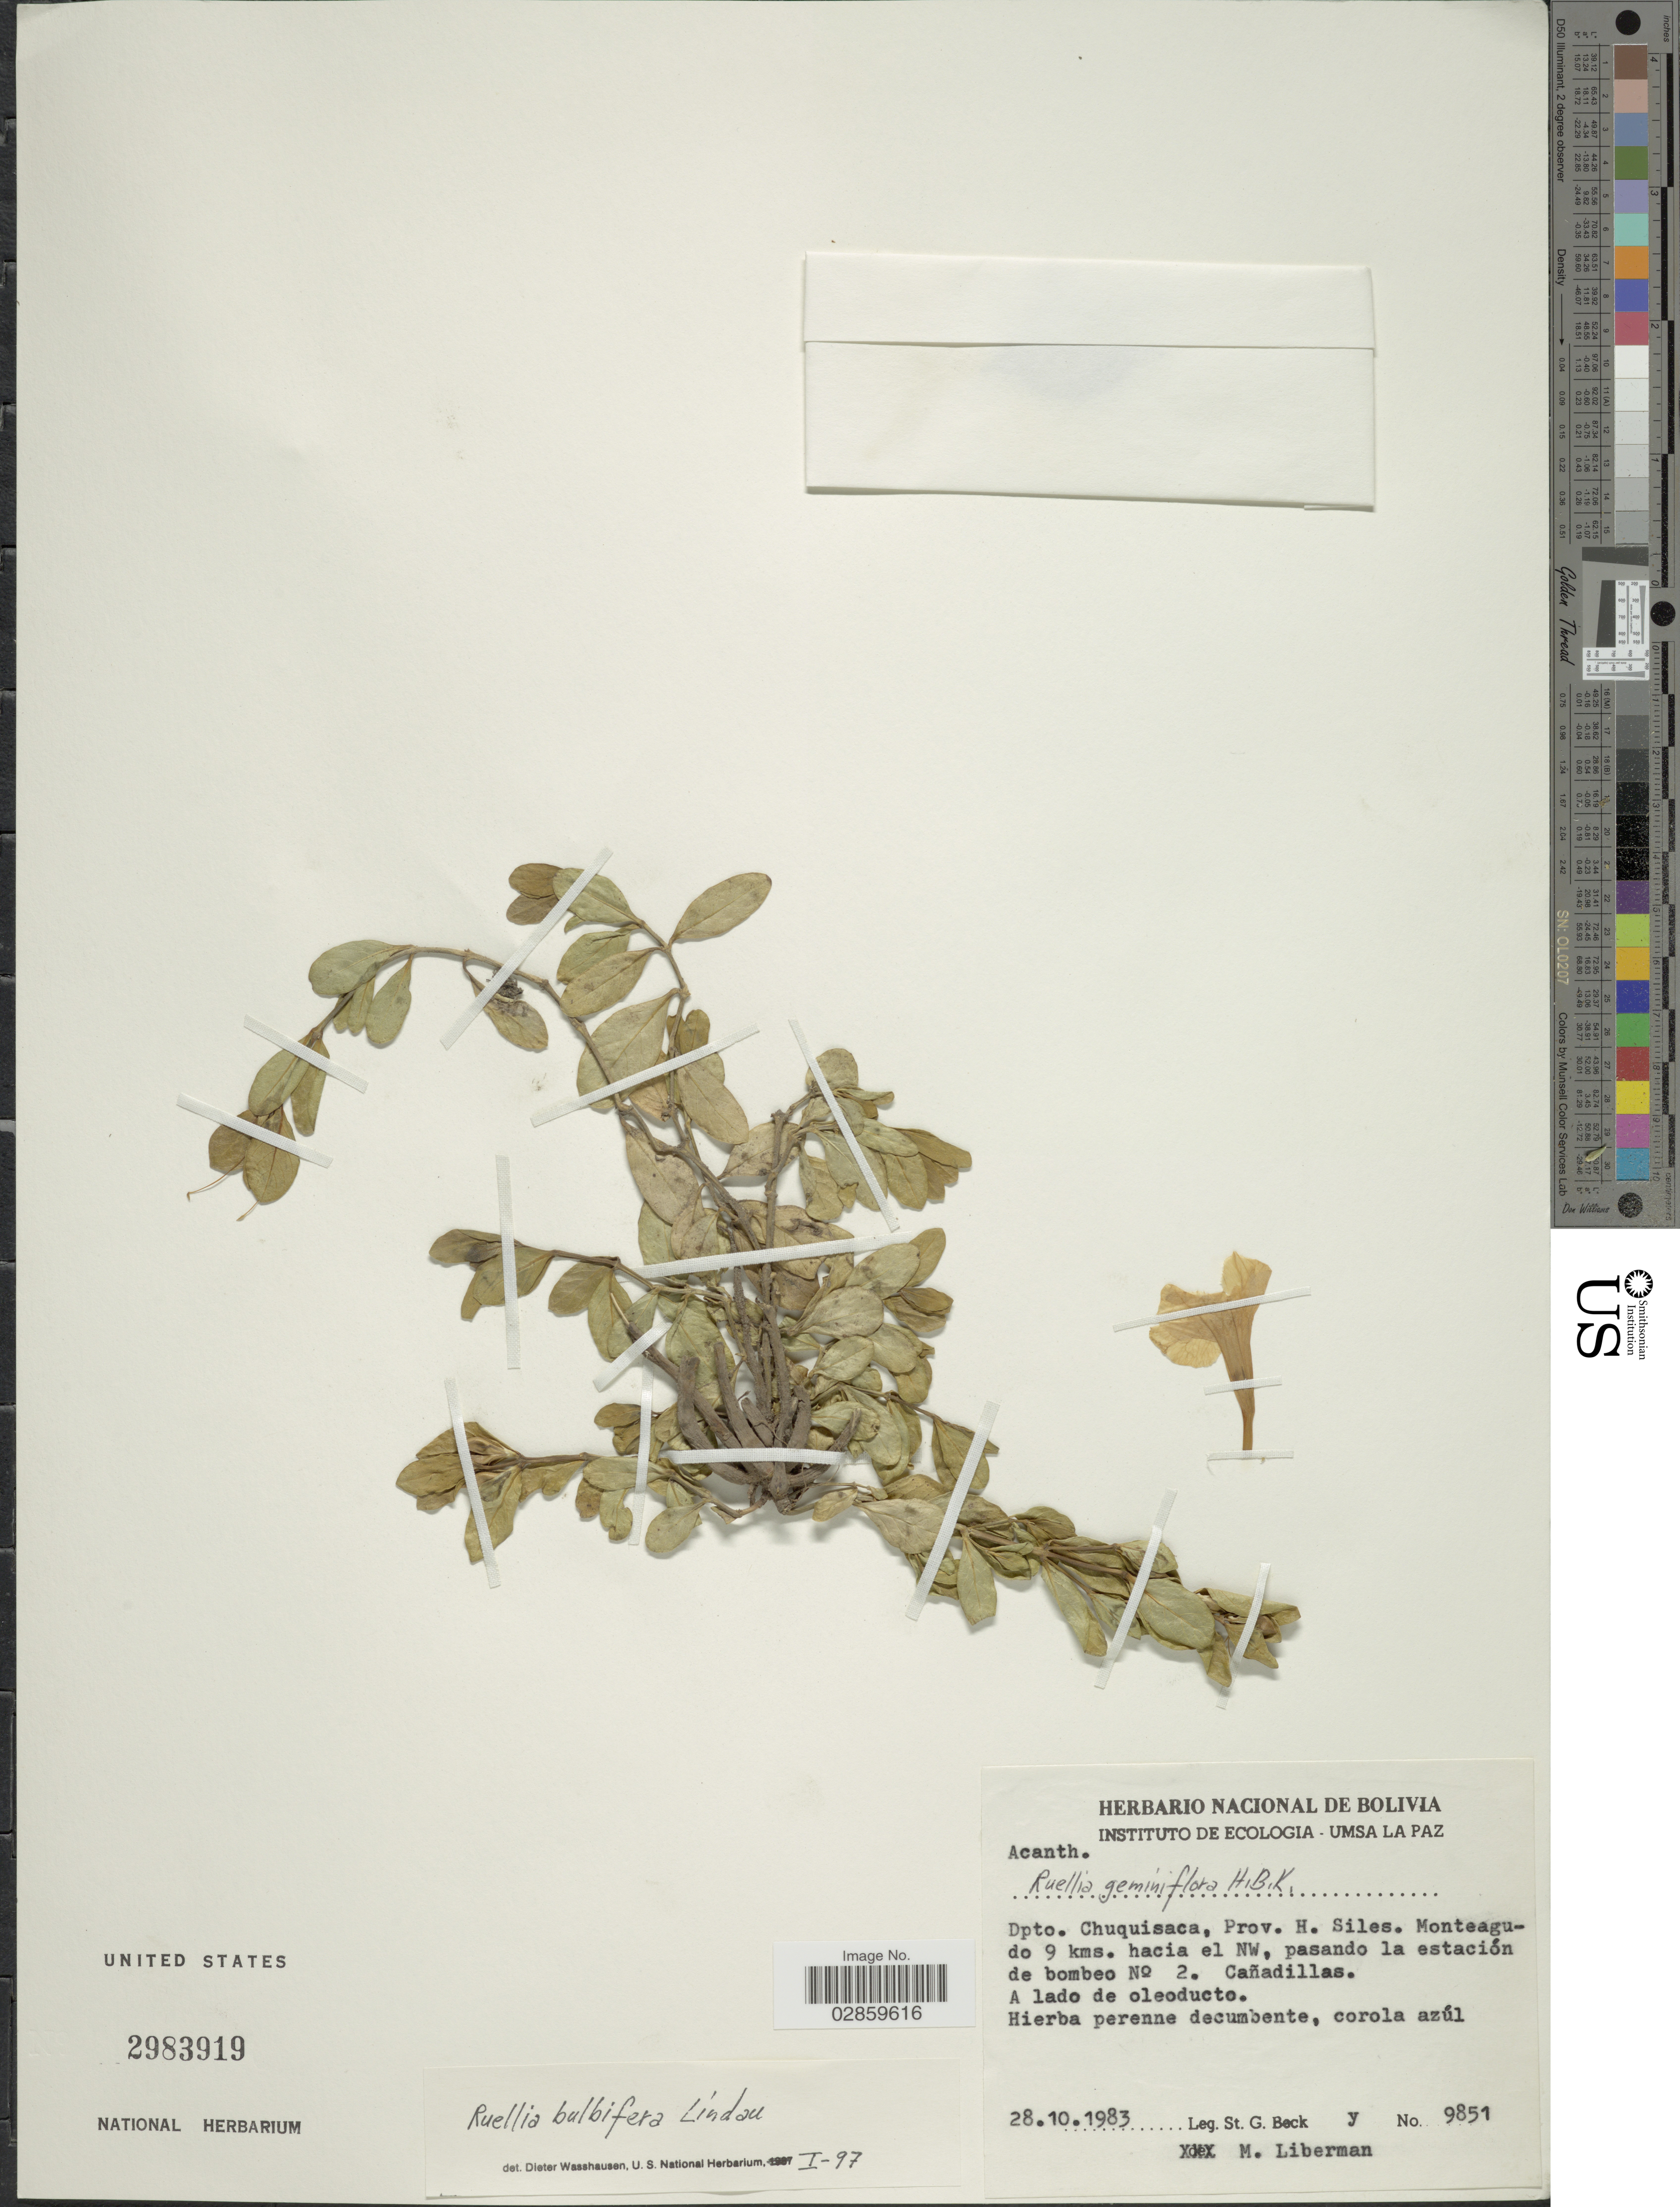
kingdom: Plantae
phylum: Tracheophyta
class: Magnoliopsida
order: Lamiales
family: Acanthaceae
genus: Ruellia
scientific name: Ruellia bulbifera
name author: Lindau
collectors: S. G. Beck & M. Liberman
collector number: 9851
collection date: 1983-10-28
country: Bolivia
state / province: Chuquisaca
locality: Dpto. Chuquisaca, Prov. H. Siles. Monteagudo 9 kms. hacia el NW, pasando la estación de bonbeo No 2. Cañadillas.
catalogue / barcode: US 2983919